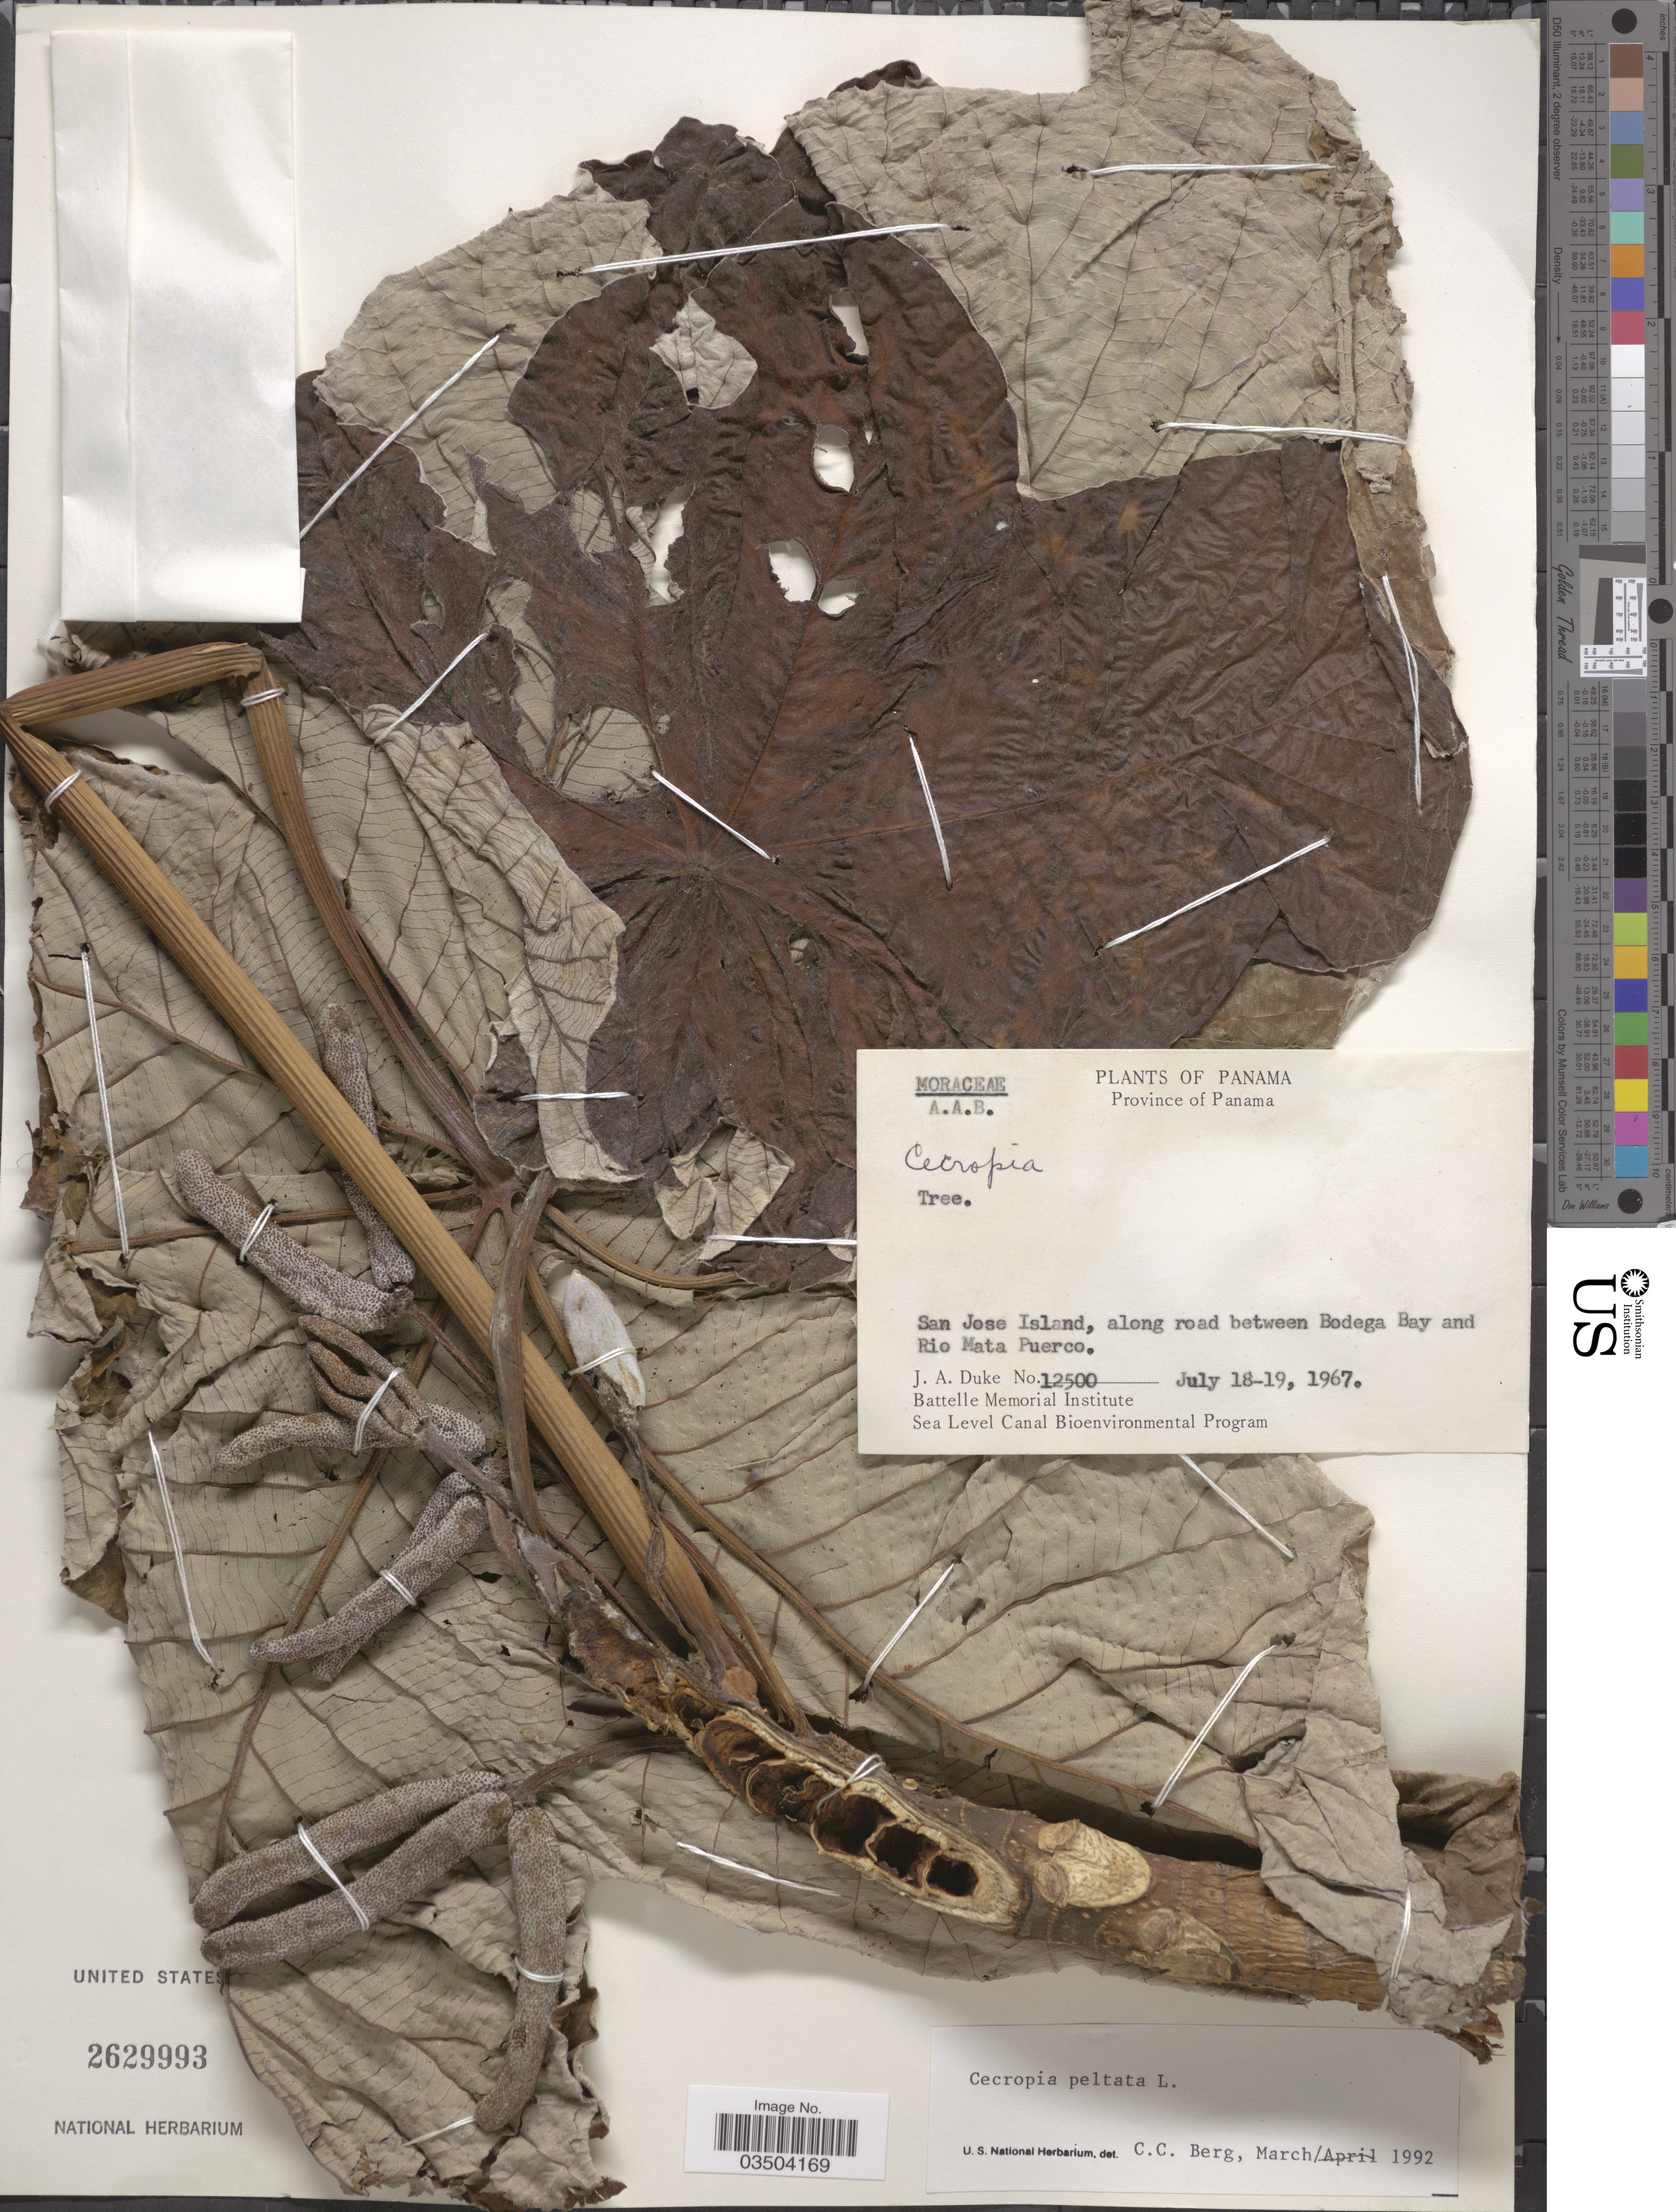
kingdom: Plantae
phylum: Tracheophyta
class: Magnoliopsida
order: Rosales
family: Urticaceae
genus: Cecropia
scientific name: Cecropia peltata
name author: L.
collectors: J. A. Duke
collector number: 12500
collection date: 1967-07-18/1967-07-19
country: Panama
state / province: Panamá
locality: San Jose Island, along road between Bodega Bay and Rio Mata Puerco.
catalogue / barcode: US 2629993